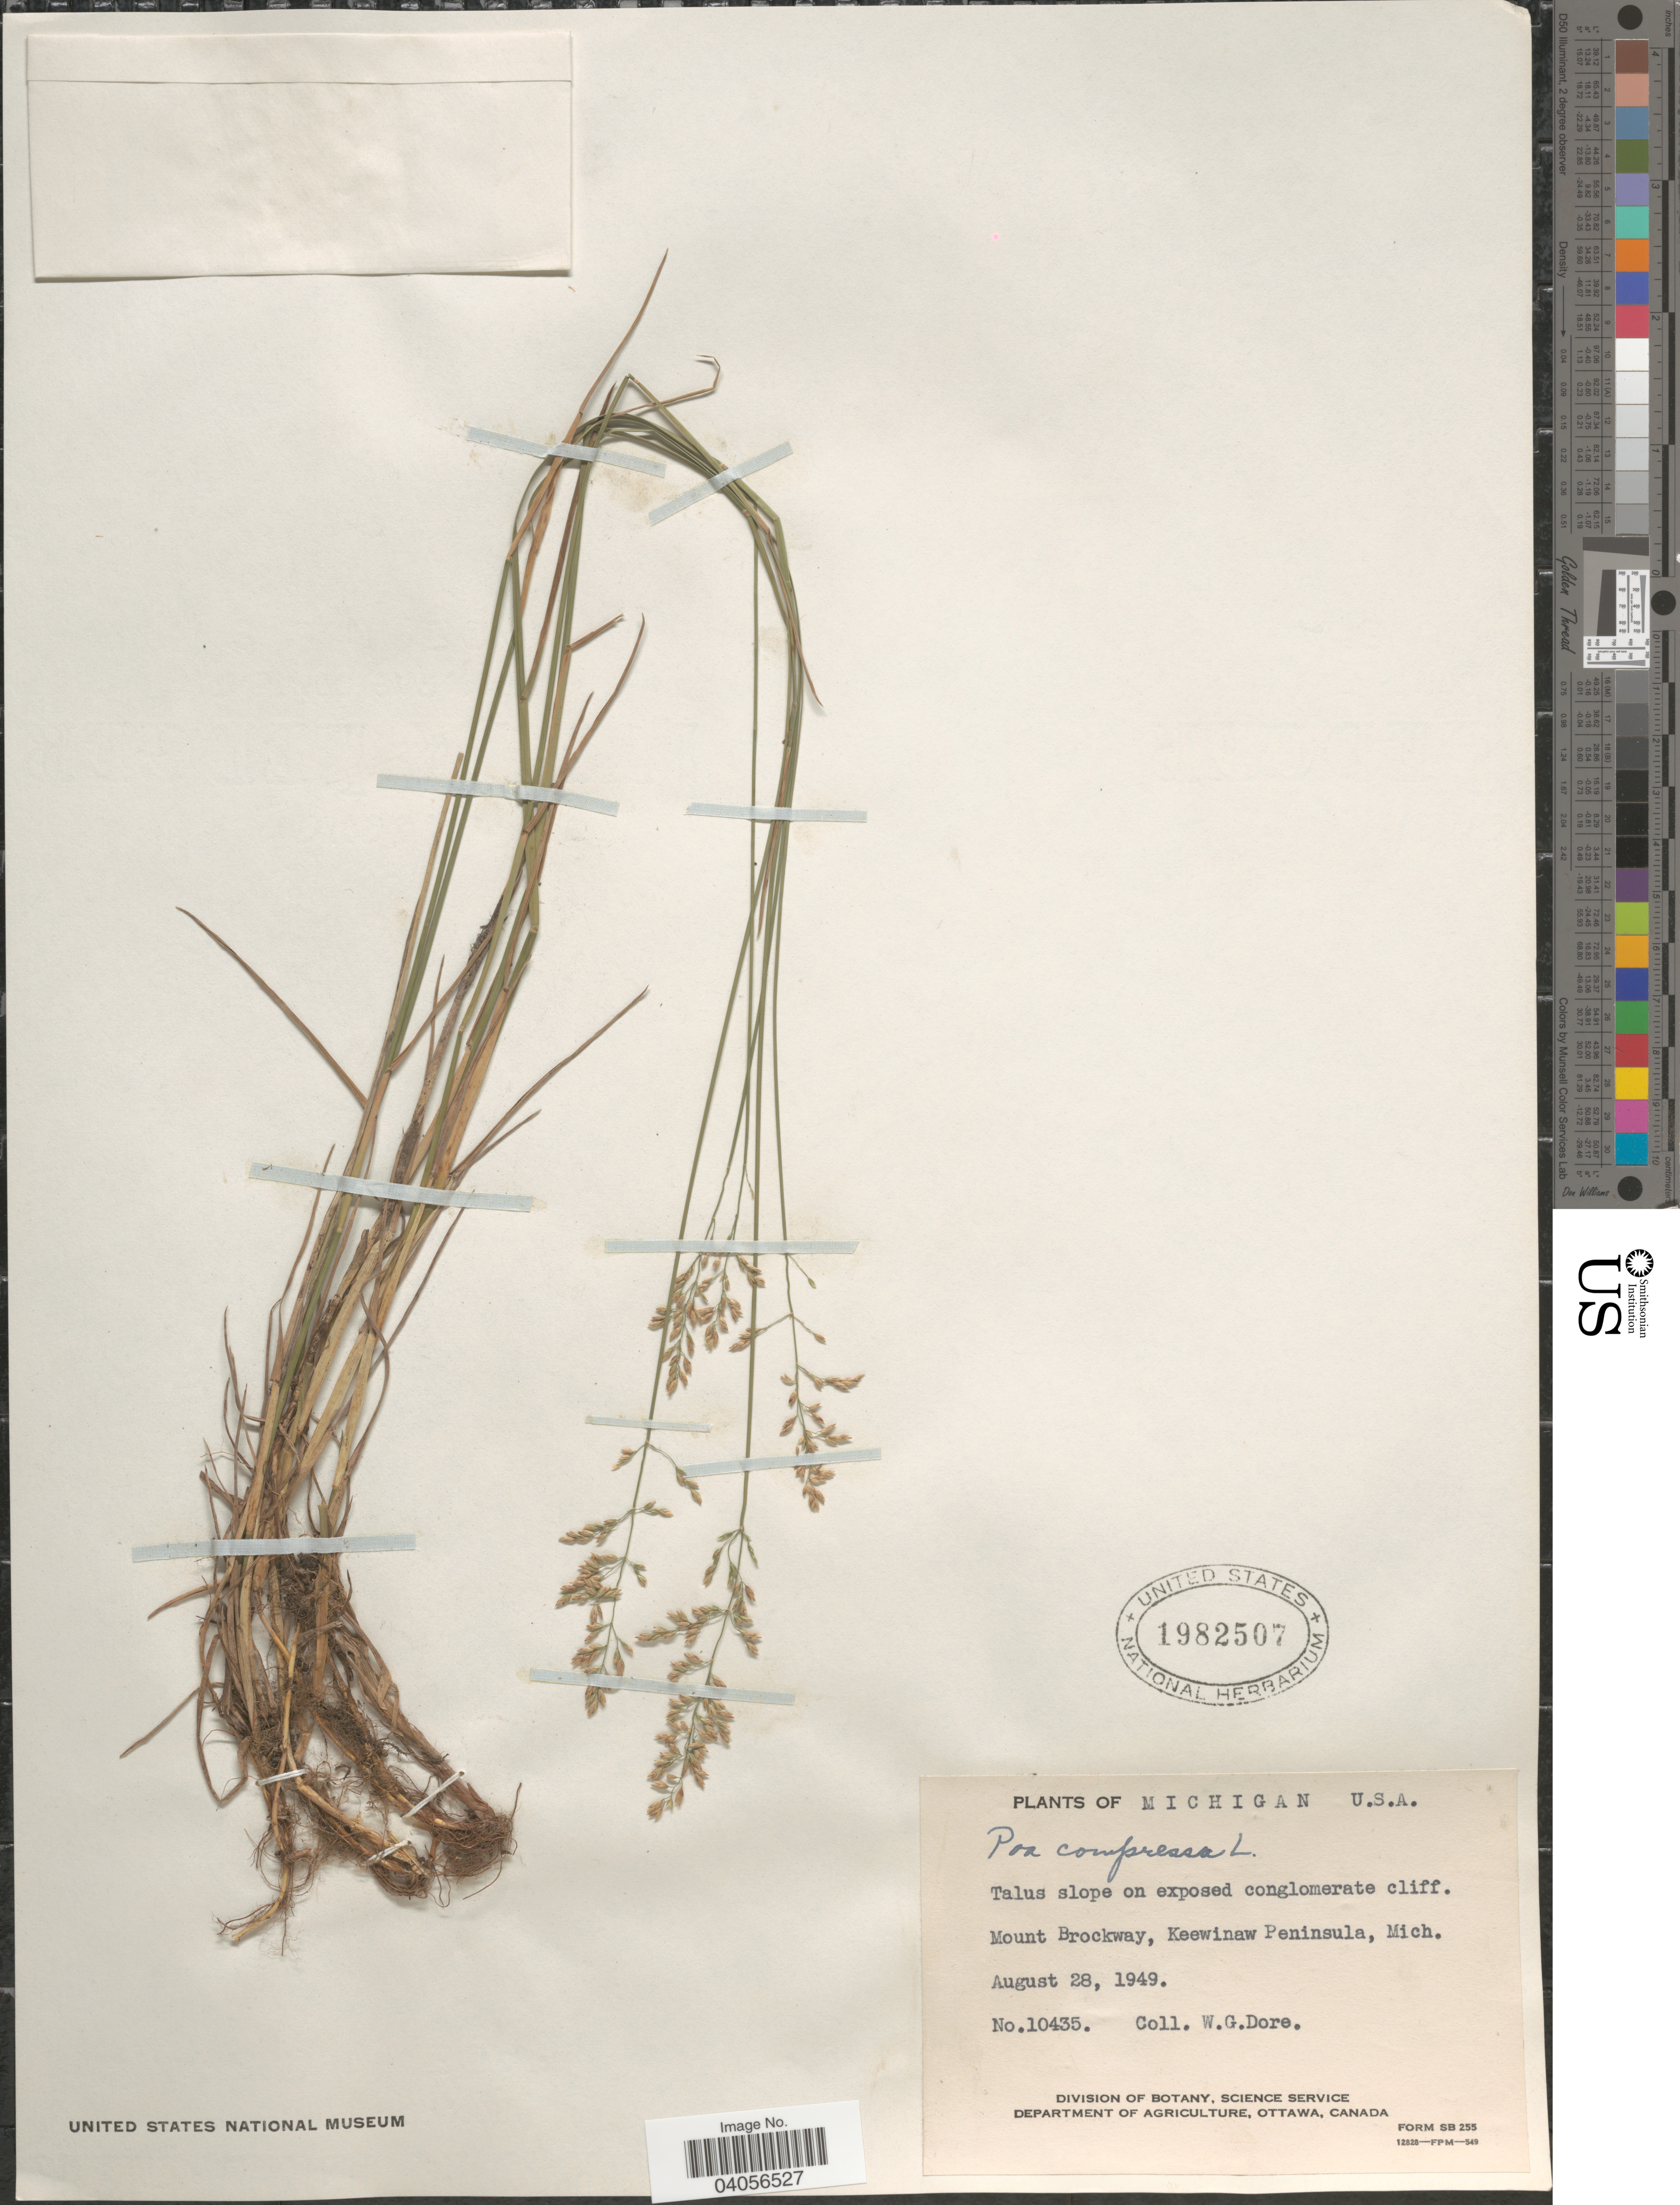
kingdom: Plantae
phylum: Tracheophyta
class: Liliopsida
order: Poales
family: Poaceae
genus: Poa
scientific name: Poa compressa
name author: L.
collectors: W. Dore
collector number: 10435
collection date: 1949-08-28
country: United States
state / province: Michigan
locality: Mount Brockway, Keewinaw Peninsula.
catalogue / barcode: US 1982507